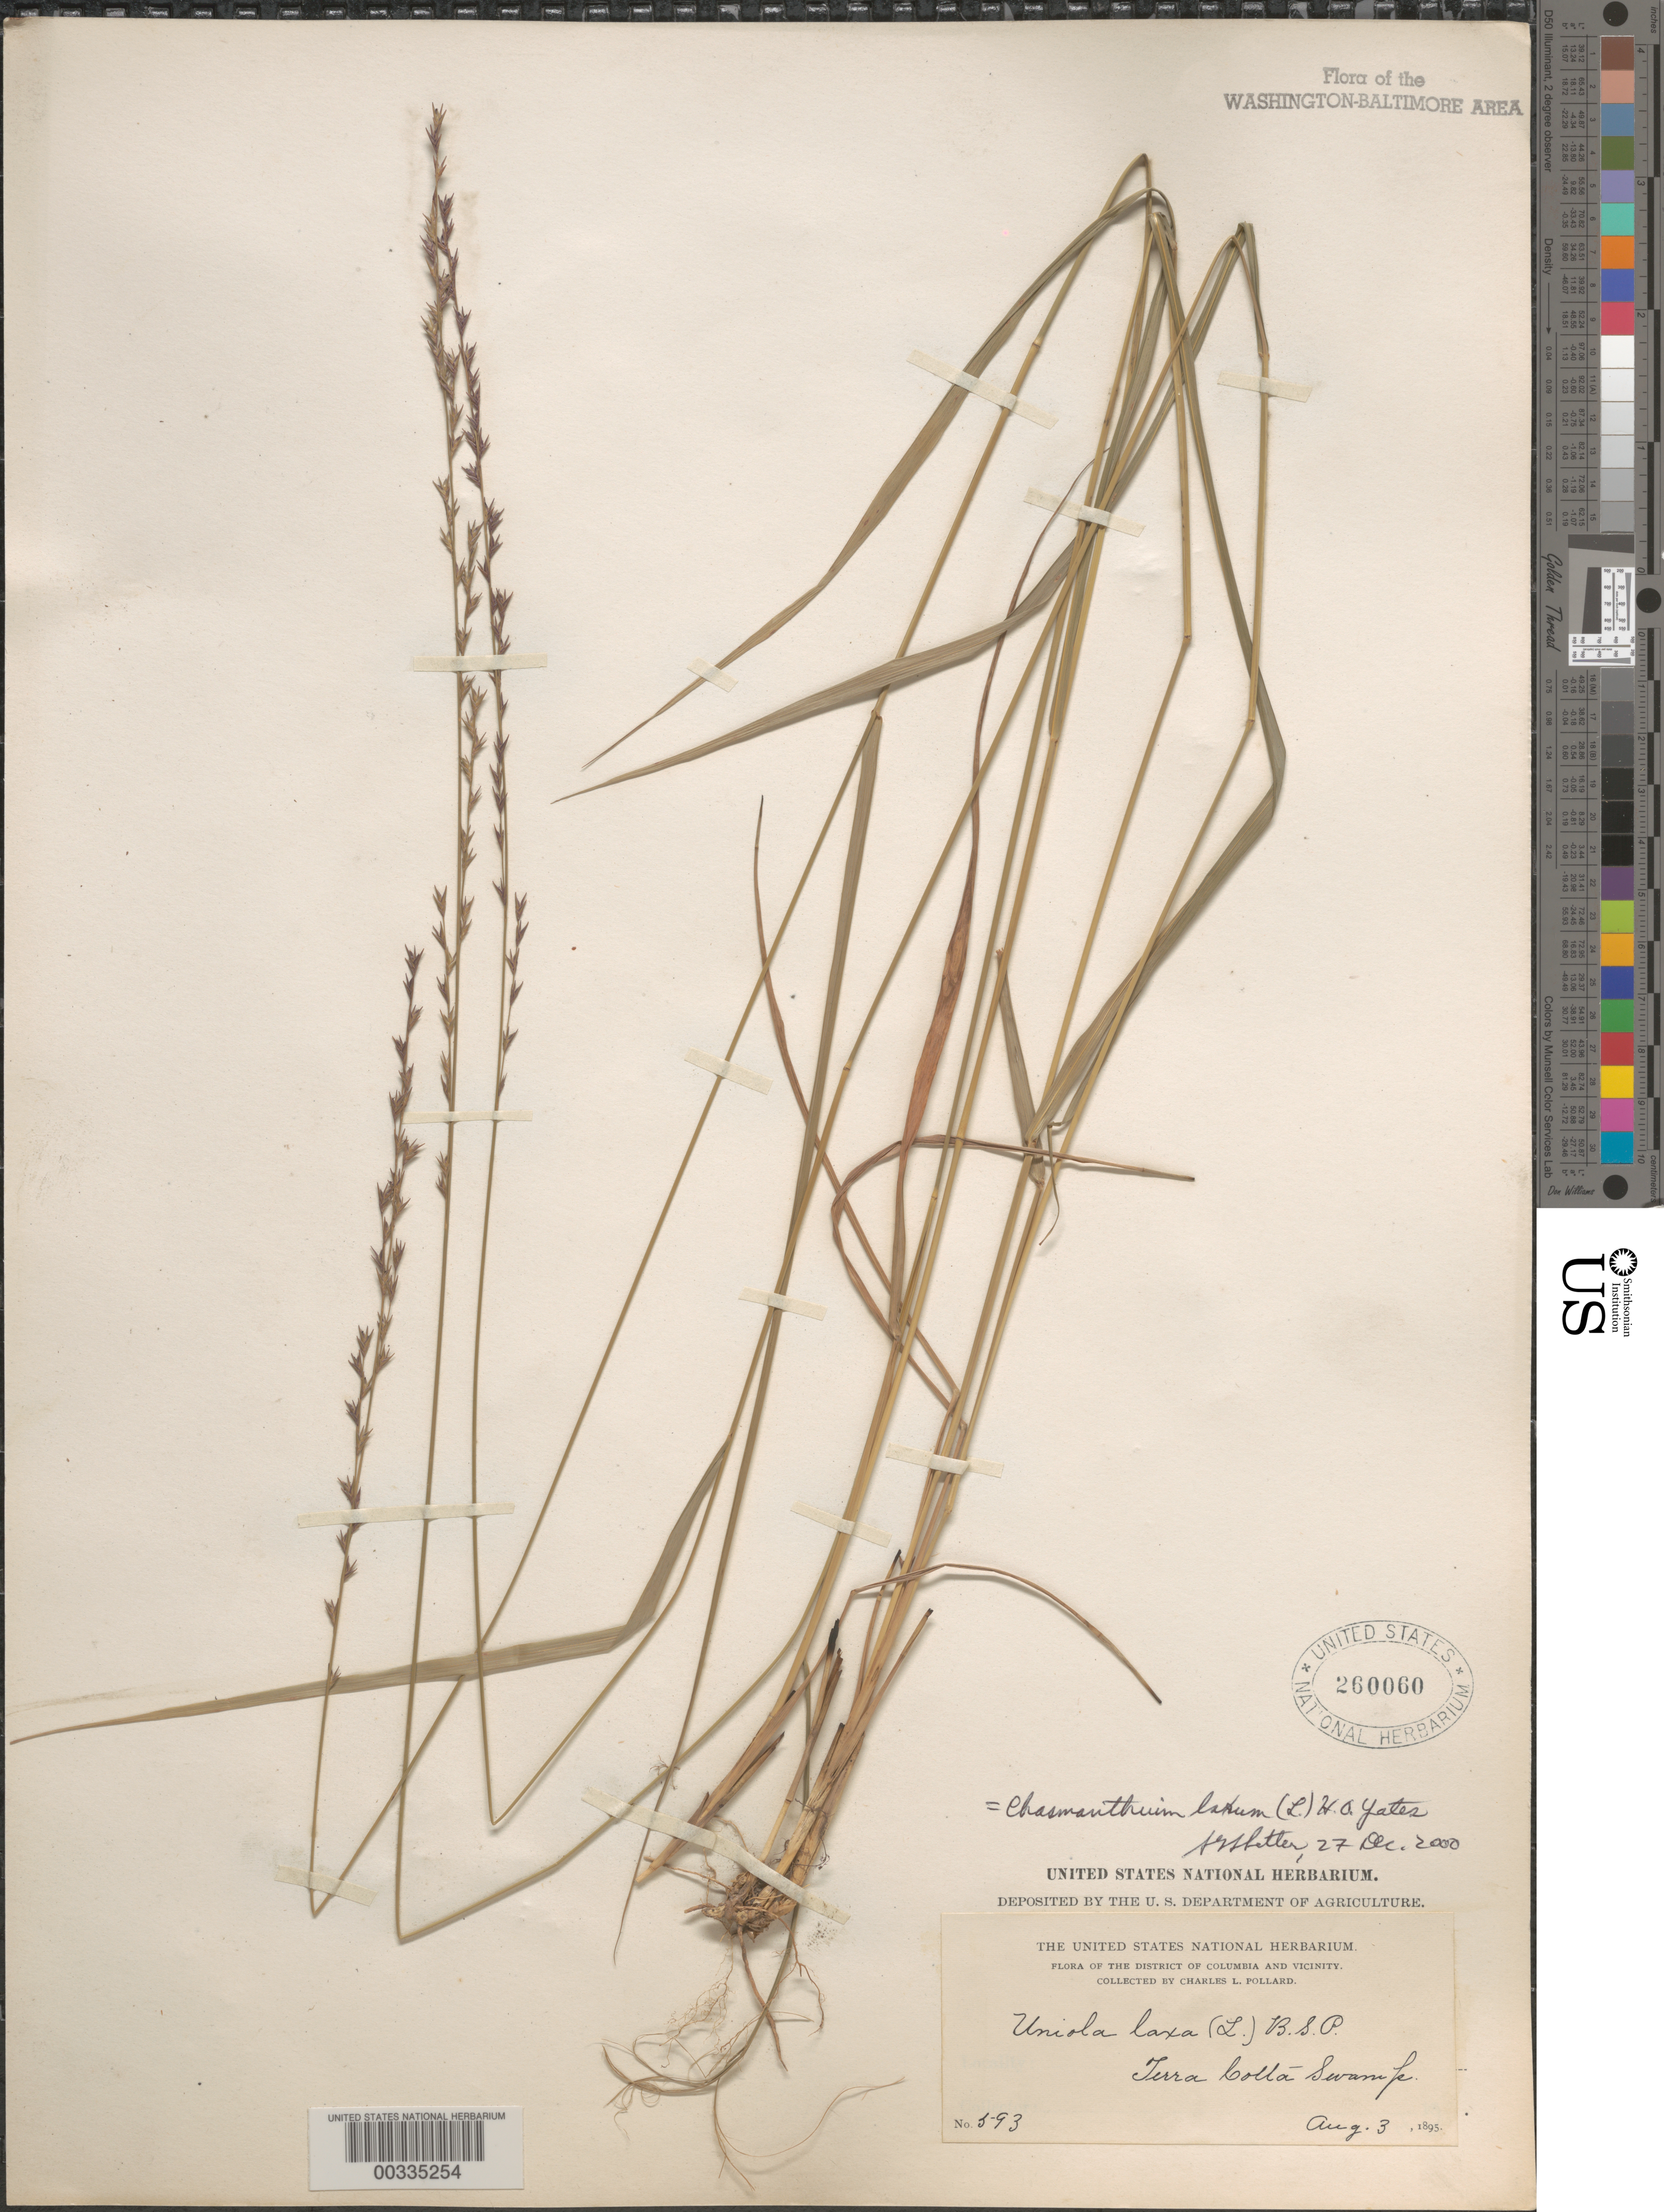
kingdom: Plantae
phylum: Tracheophyta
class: Liliopsida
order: Poales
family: Poaceae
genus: Chasmanthium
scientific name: Chasmanthium laxum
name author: (L.) H.O. Yates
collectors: C. L. Pollard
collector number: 593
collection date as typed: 03 Aug 1895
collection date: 1895-08-03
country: United States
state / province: District of Columbia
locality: Terra Cotta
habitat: Swamp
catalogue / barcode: US 260060